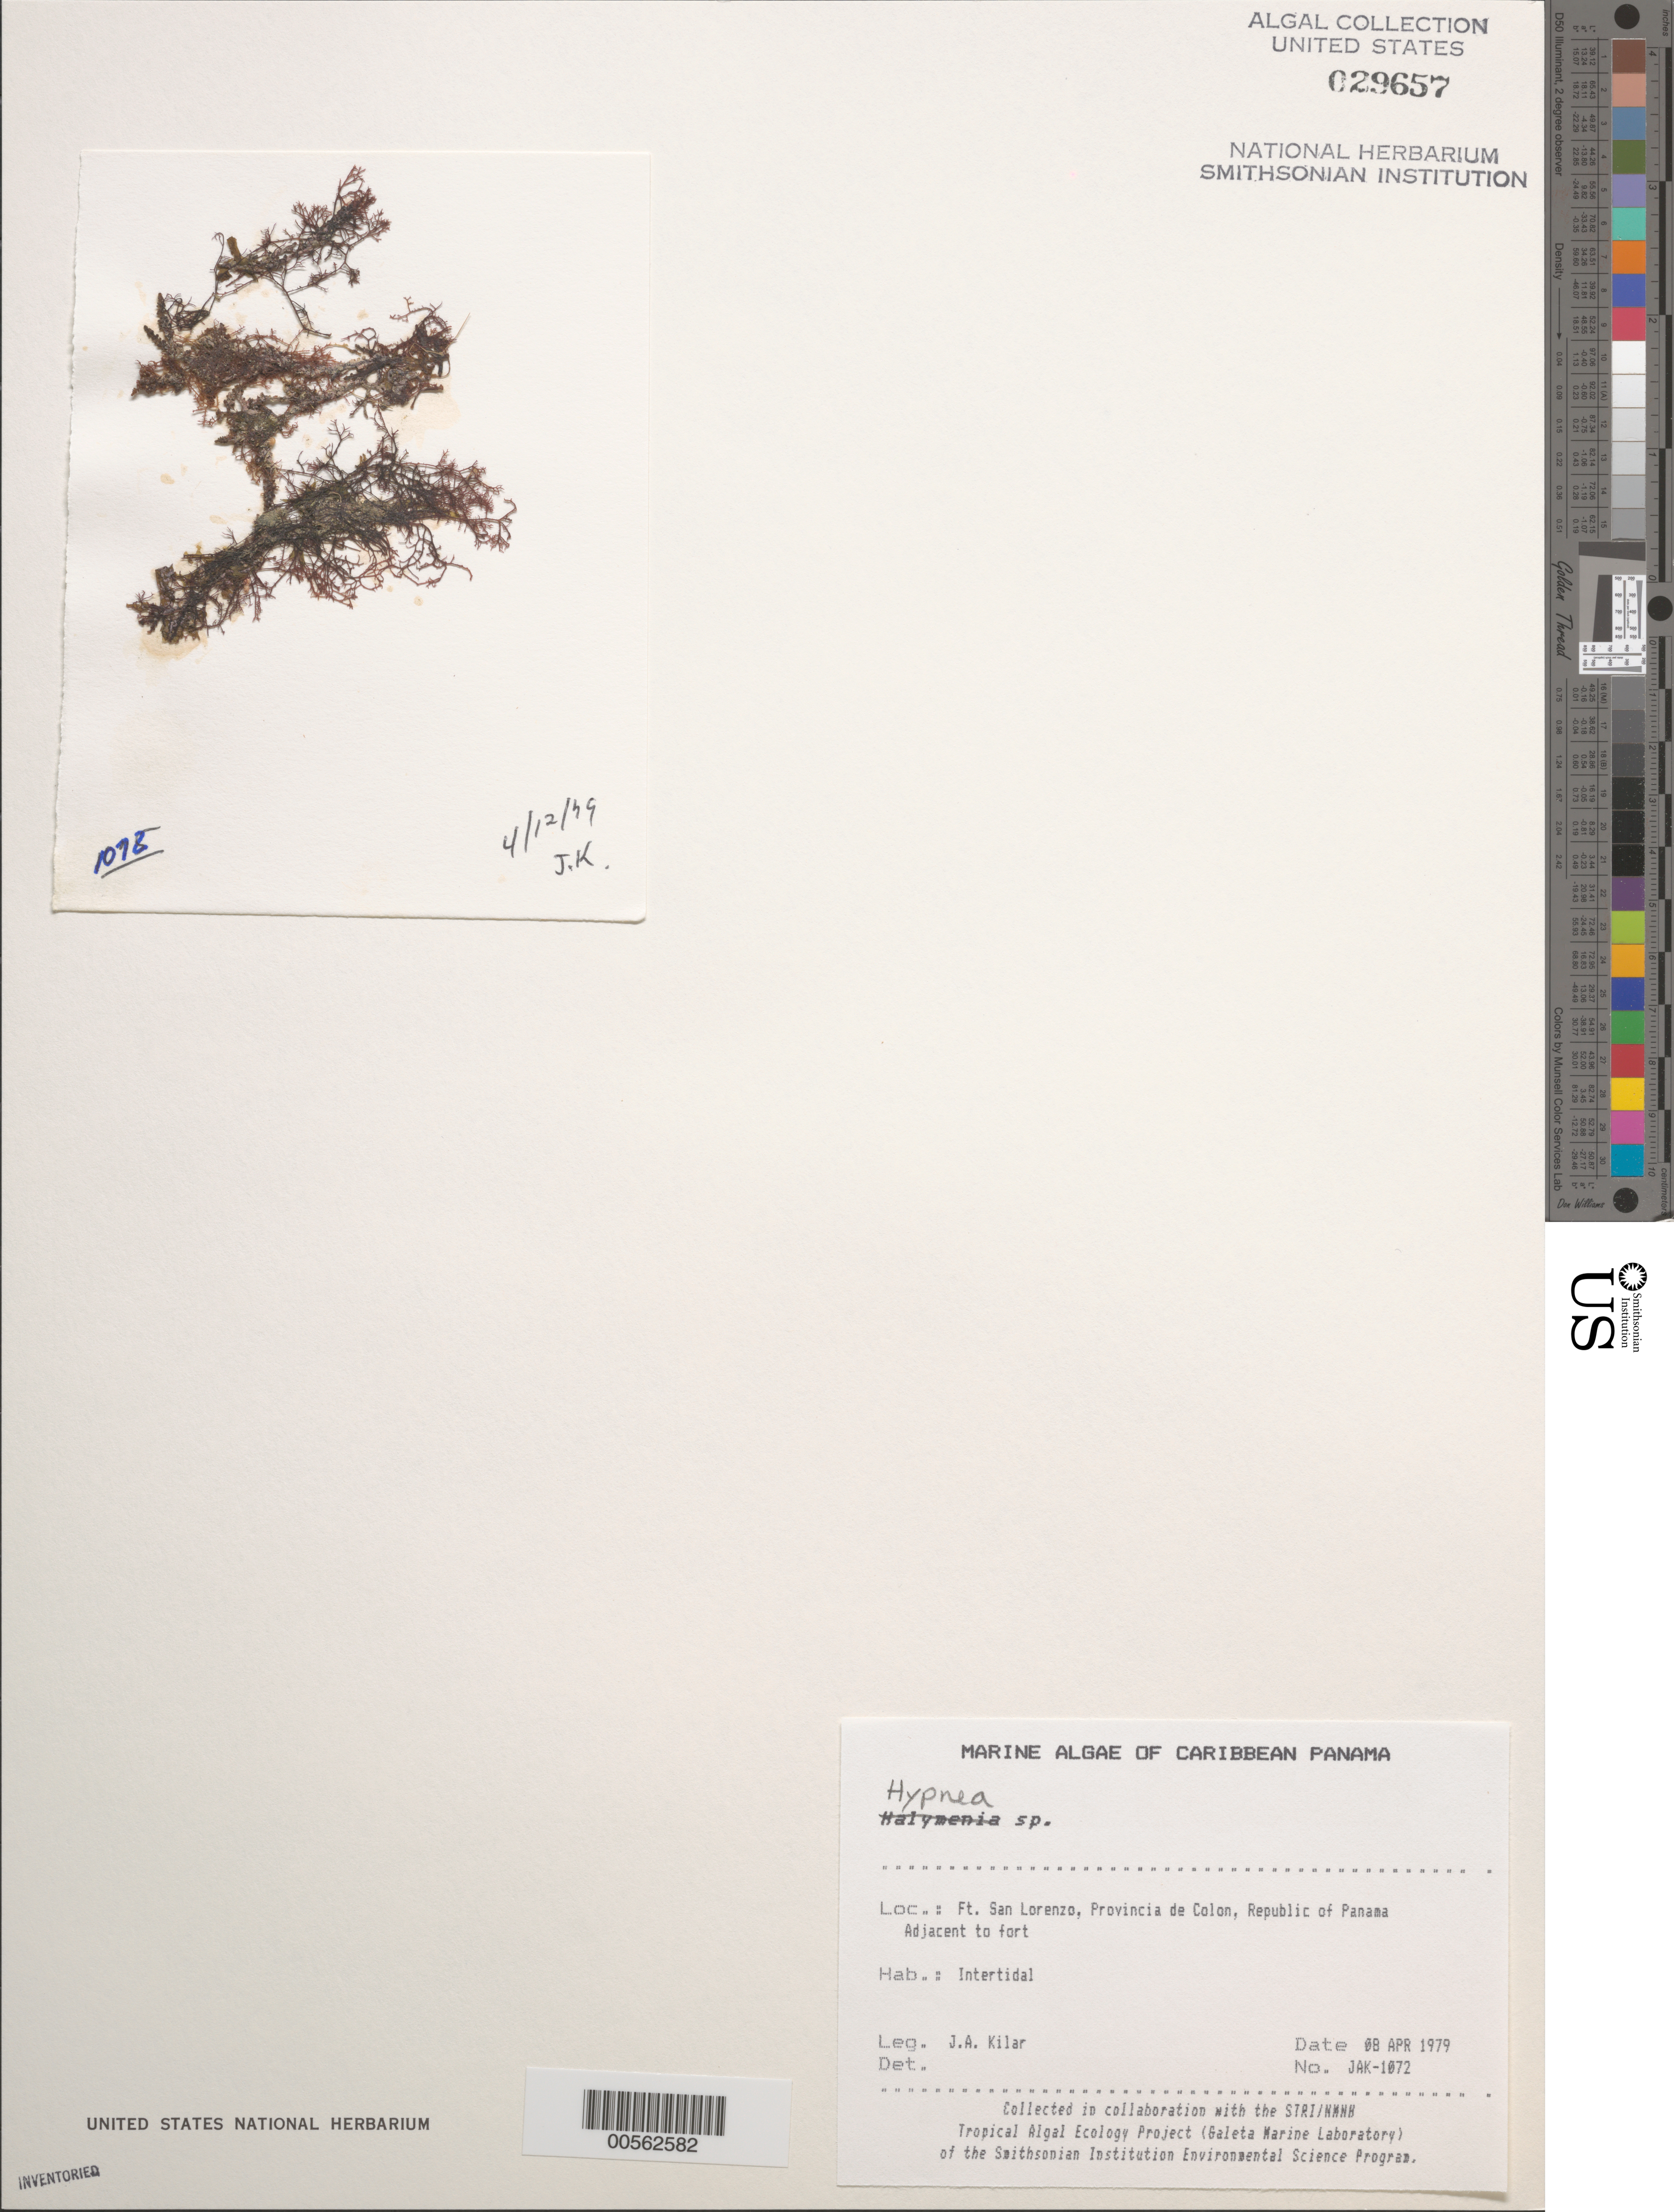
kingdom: Plantae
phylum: Rhodophyta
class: Florideophyceae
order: Gigartinales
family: Cystocloniaceae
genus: Hypnea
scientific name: Hypnea sp.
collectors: J. A. Kilar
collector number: JAK-1072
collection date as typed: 08 Apr 1979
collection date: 1979-04-08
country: Panama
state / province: Colón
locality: Fort San Lorenzo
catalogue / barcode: US 29657